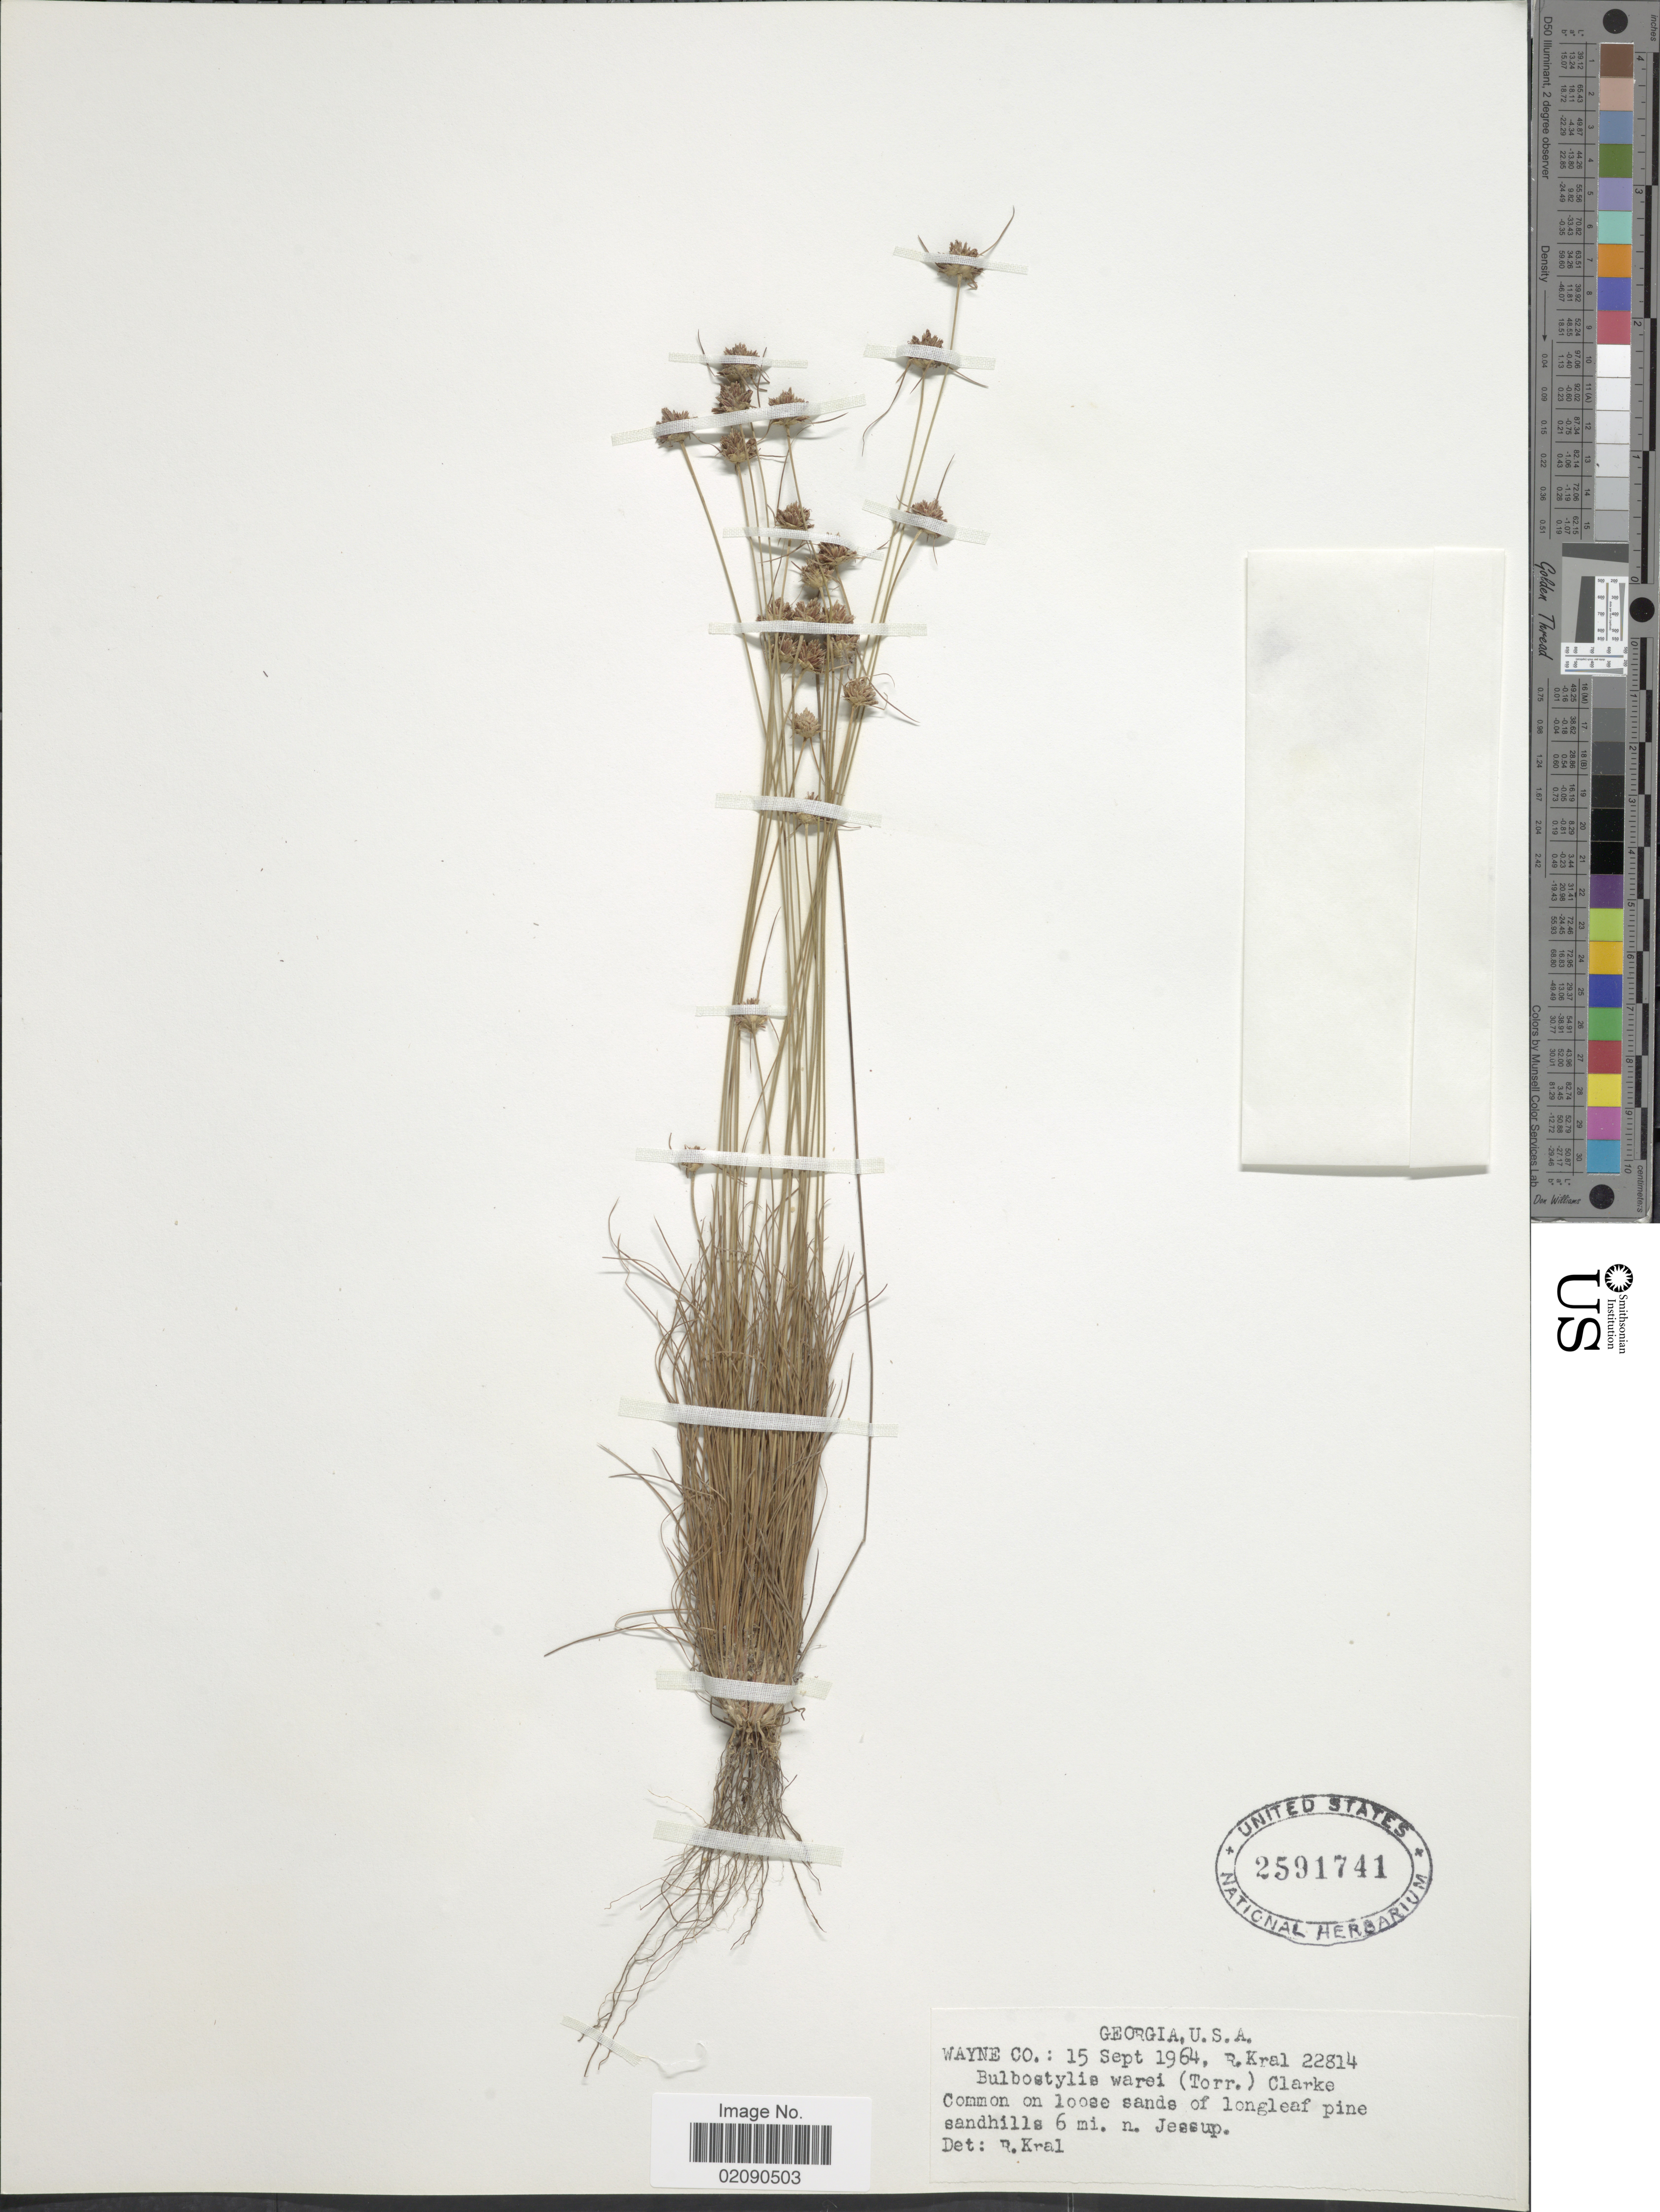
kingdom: Plantae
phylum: Tracheophyta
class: Liliopsida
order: Poales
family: Cyperaceae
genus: Bulbostylis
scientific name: Bulbostylis warei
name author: (Torr.) C.B. Clarke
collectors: R. Kral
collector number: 22814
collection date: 1964-09-15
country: United States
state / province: Georgia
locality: Wayne Co; Common on loose sands of longleaf pine sandhills 6 mi n Jessup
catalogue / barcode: US 2591741